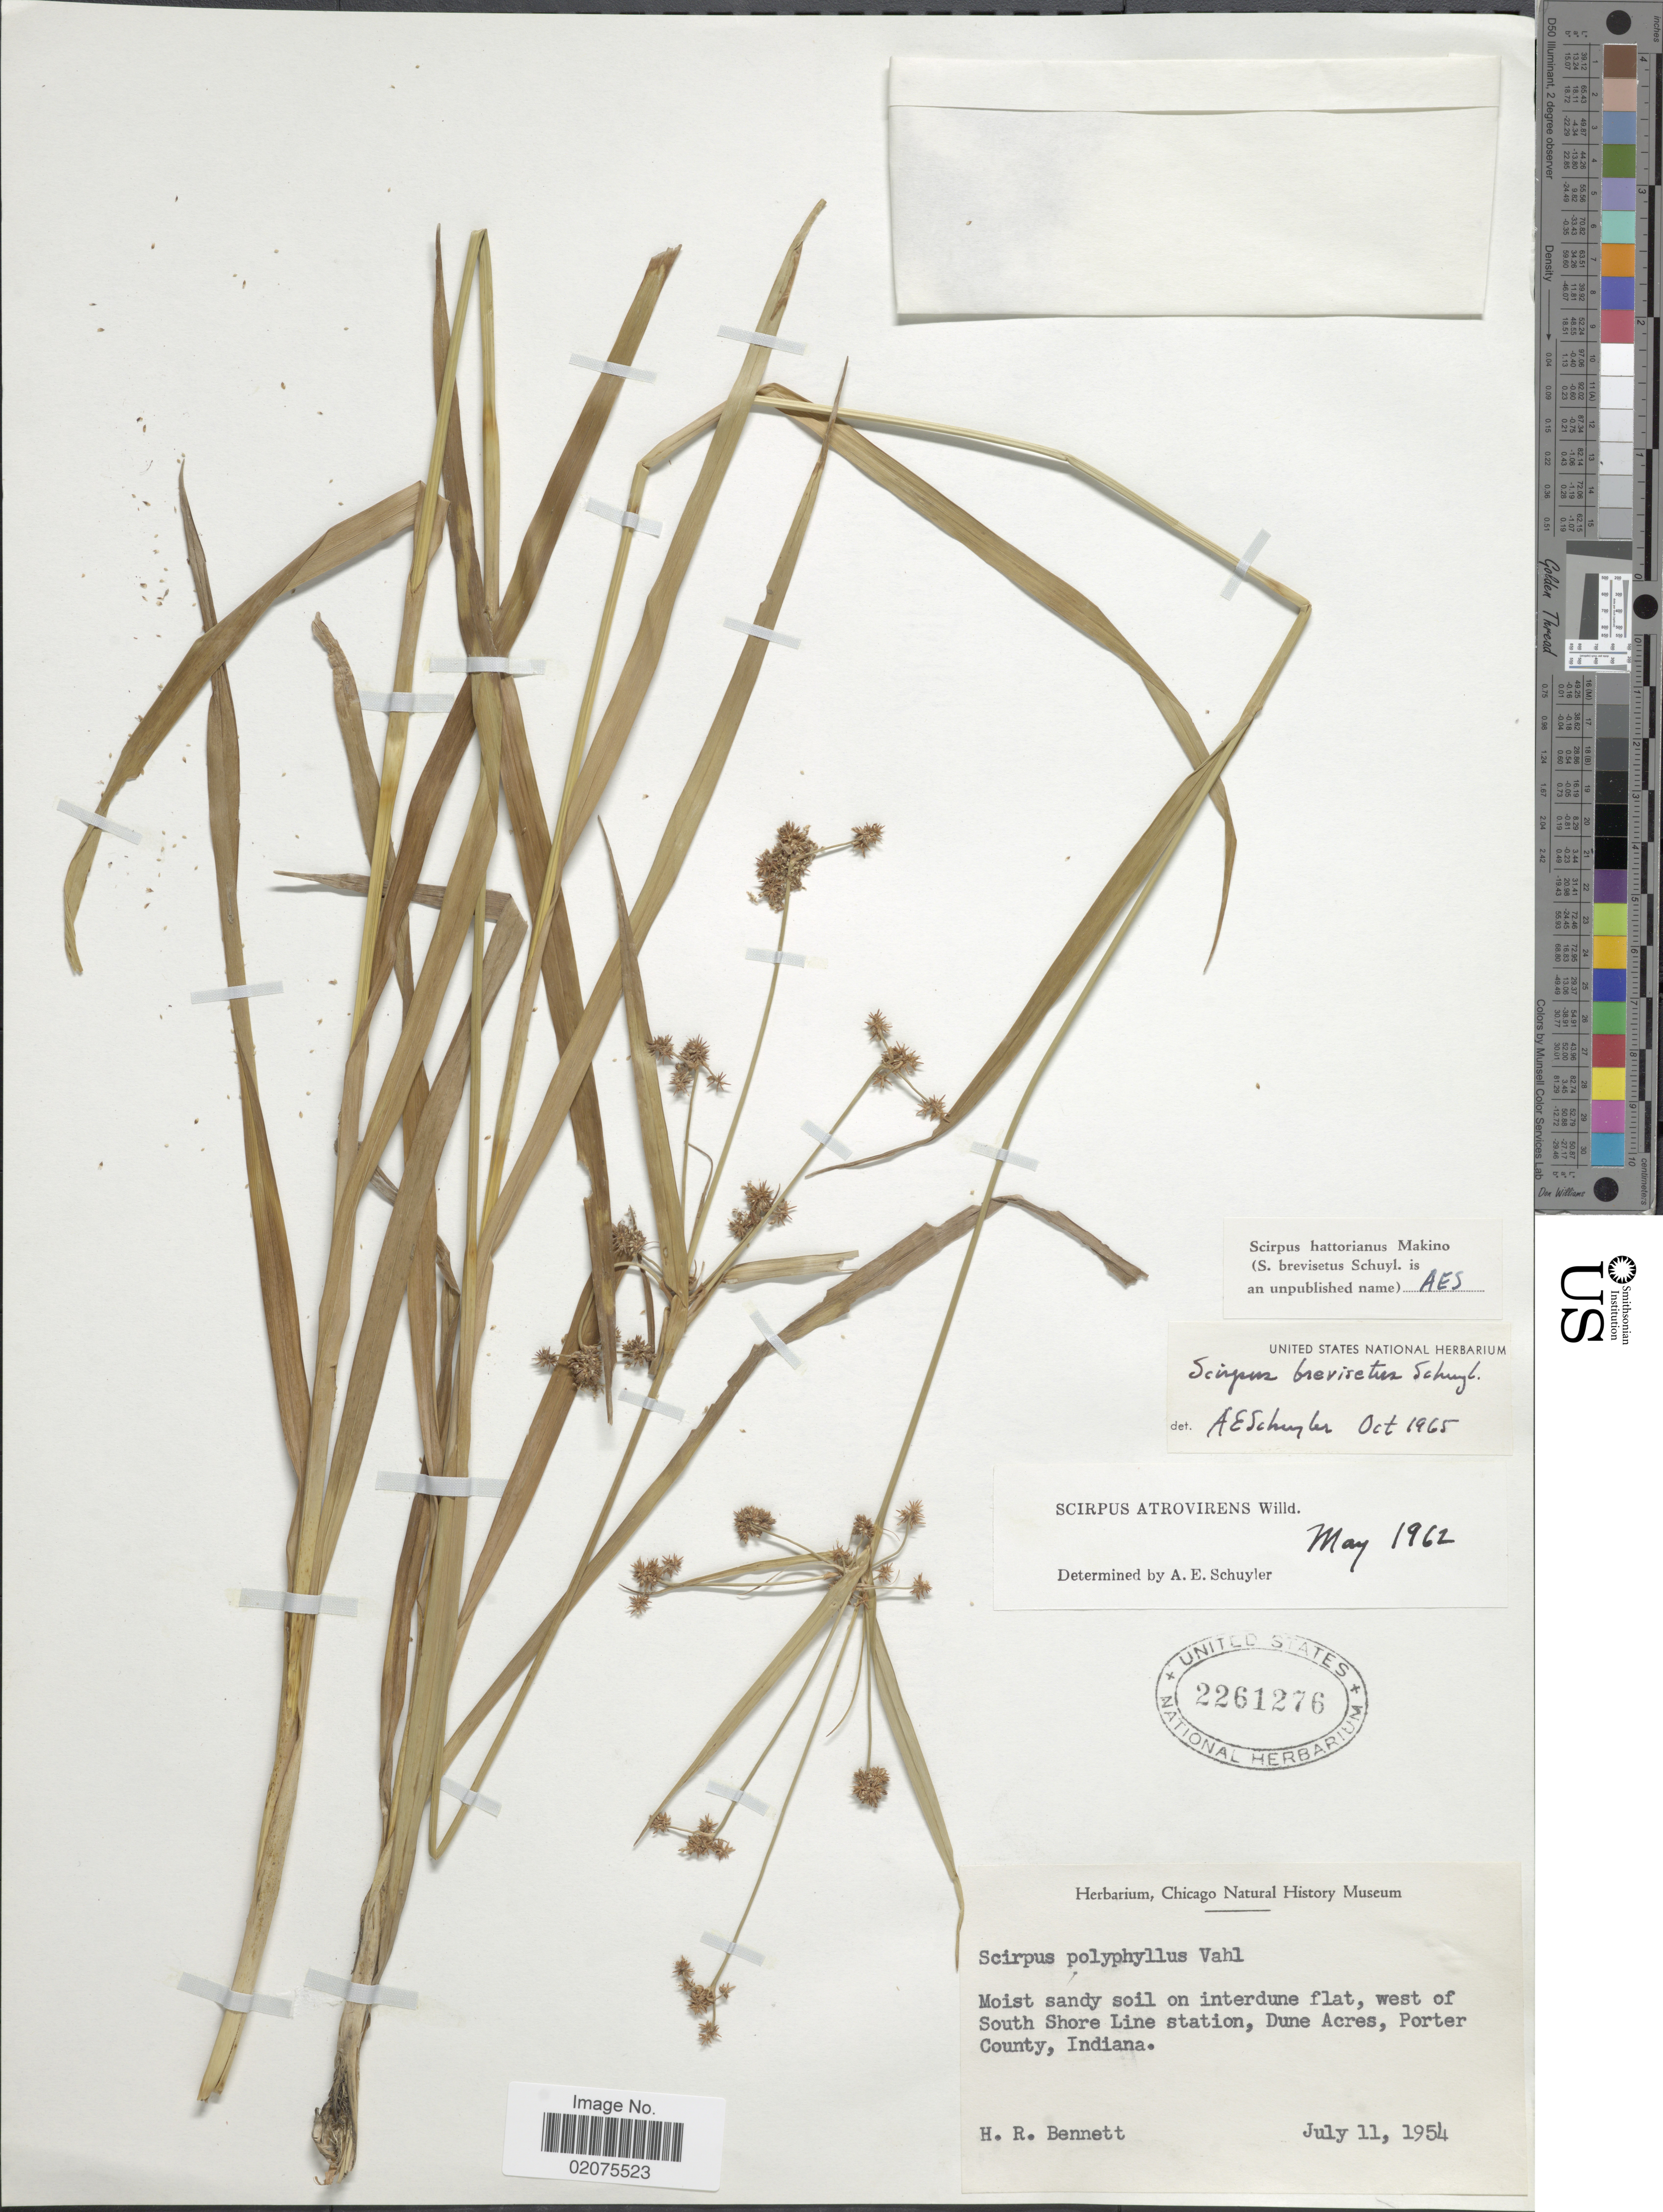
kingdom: Plantae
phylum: Tracheophyta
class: Liliopsida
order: Poales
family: Cyperaceae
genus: Scirpus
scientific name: Scirpus hattorianus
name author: Makino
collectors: H. R. Bennett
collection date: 1954-07-11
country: United States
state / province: Indiana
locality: Moist sandy soil on interdune flat, west of South Shore Line station, Dune Acres, Porter County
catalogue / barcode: US 2261276